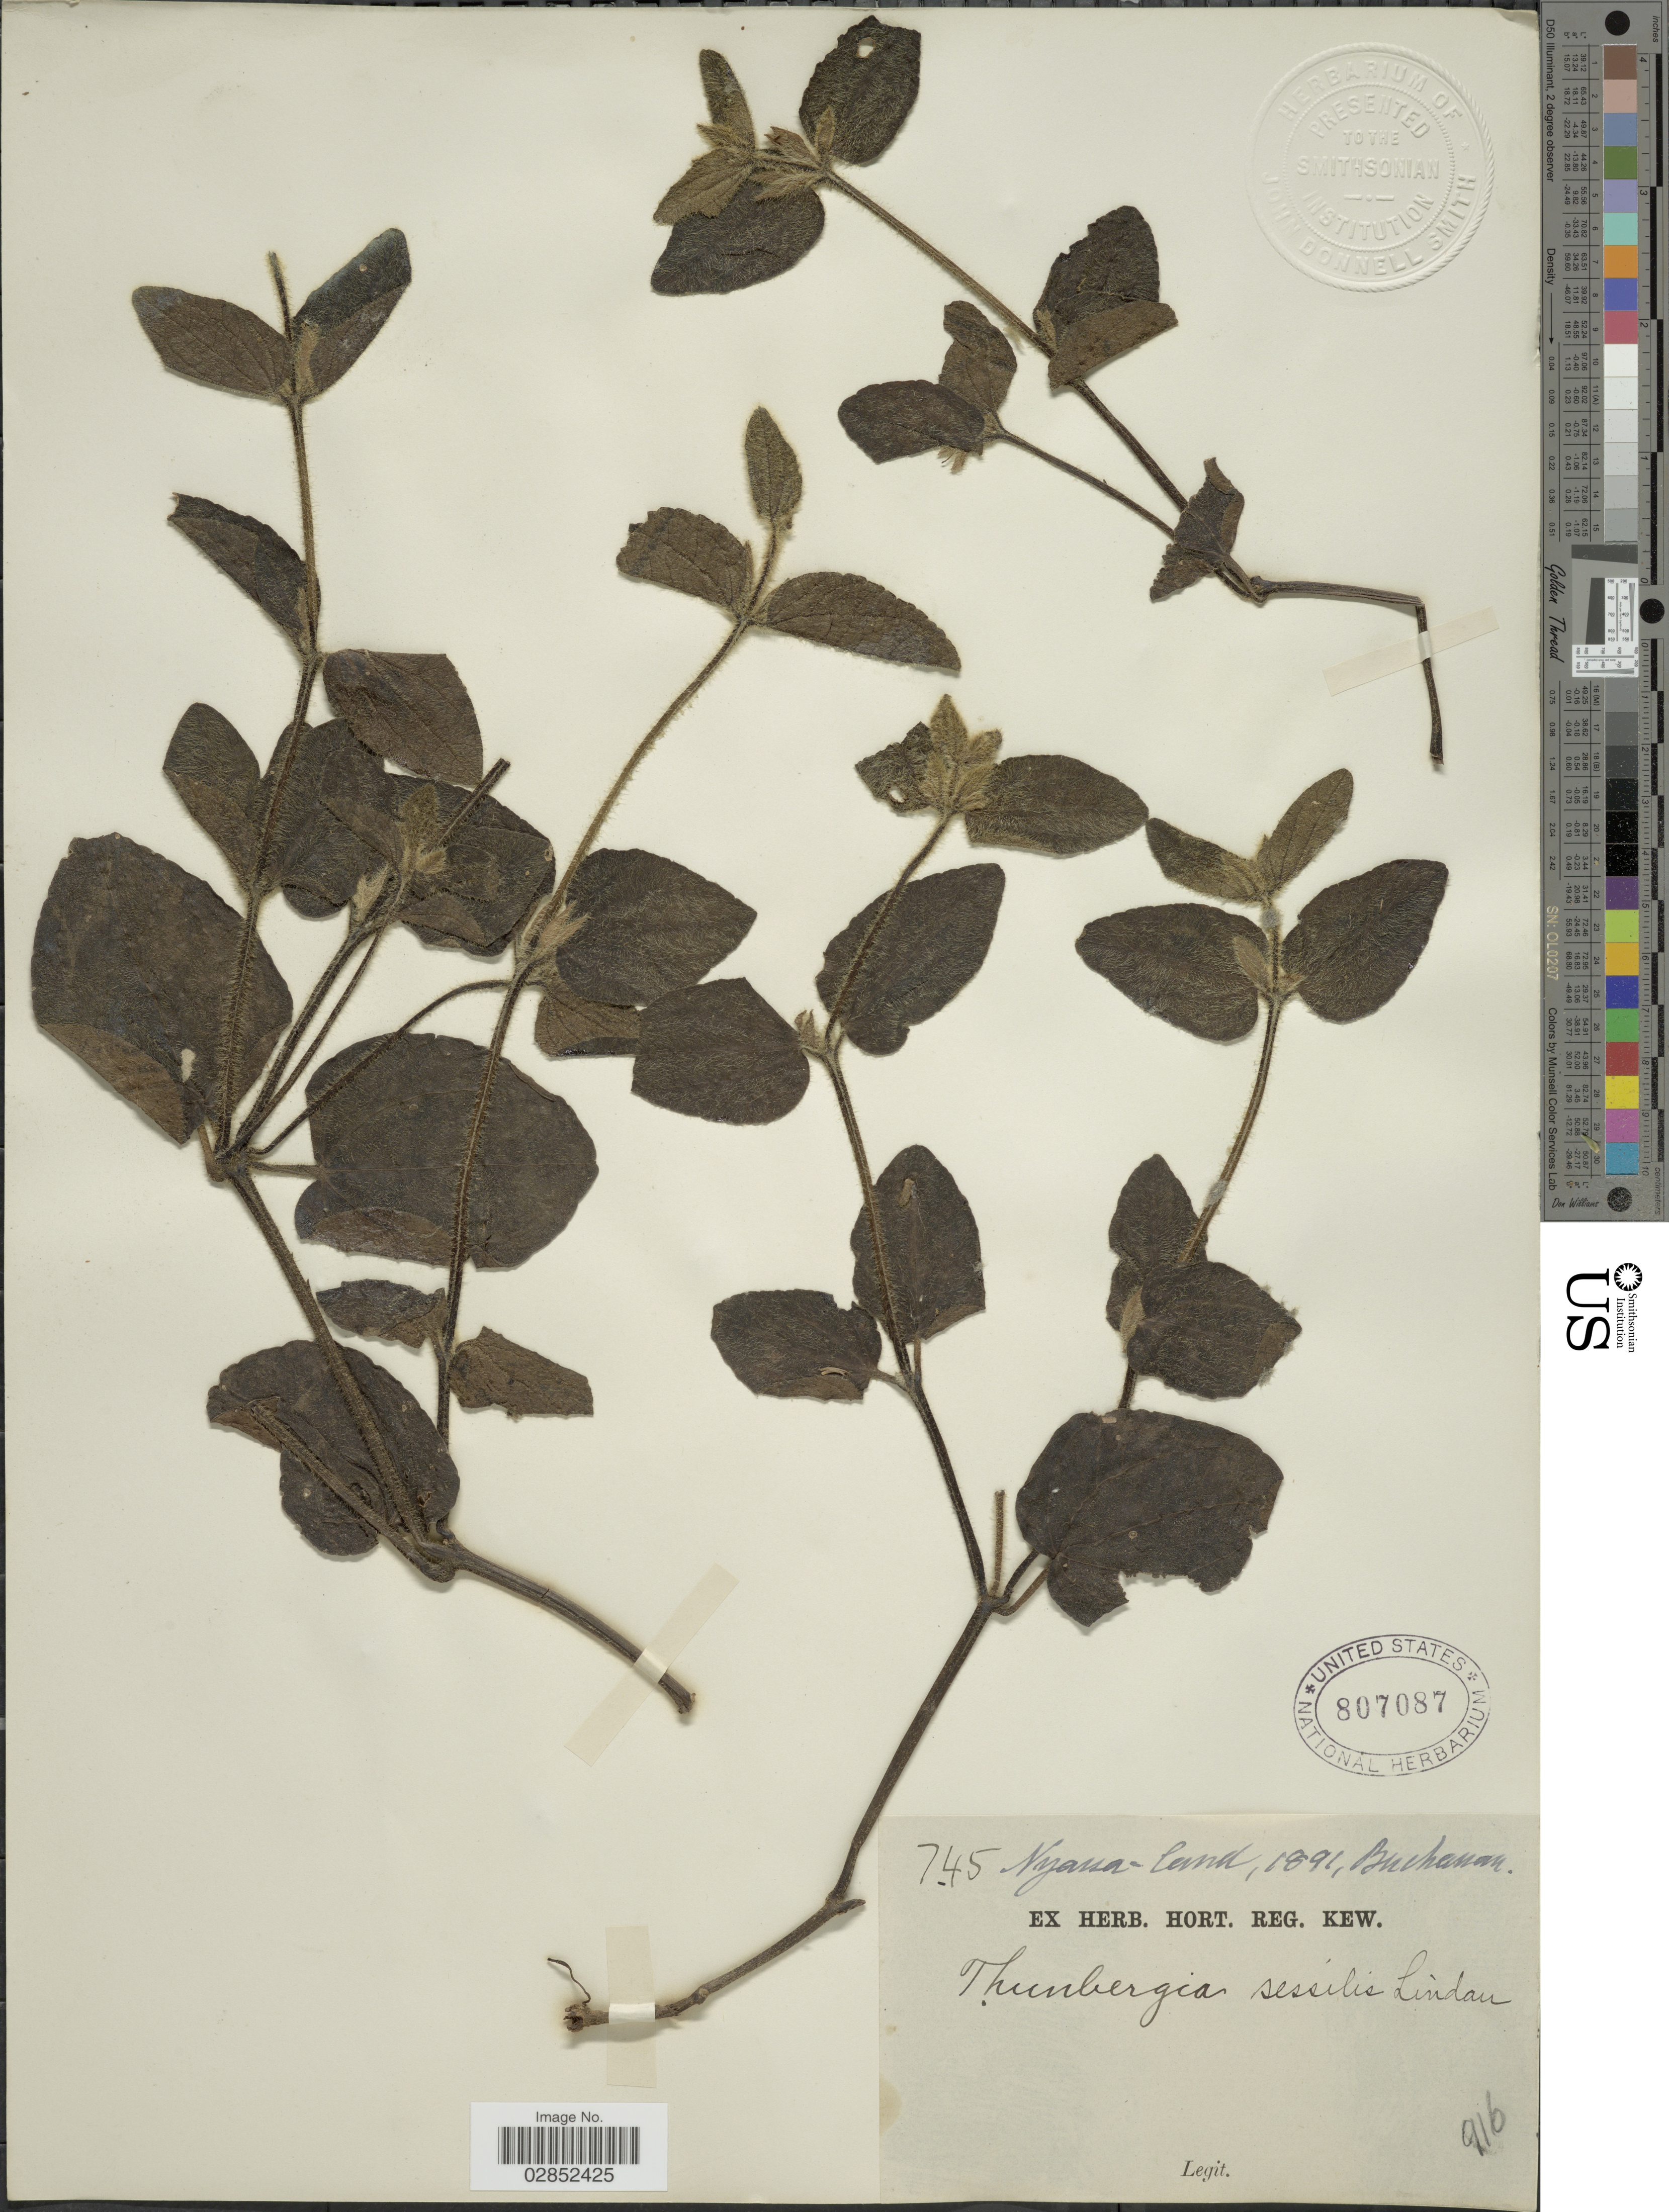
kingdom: Plantae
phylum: Tracheophyta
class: Magnoliopsida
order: Lamiales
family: Acanthaceae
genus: Thunbergia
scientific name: Thunbergia sessilis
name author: Lindau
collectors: -. Buchanan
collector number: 745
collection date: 1891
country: Malawi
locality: Nyassa-land.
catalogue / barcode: US 807087